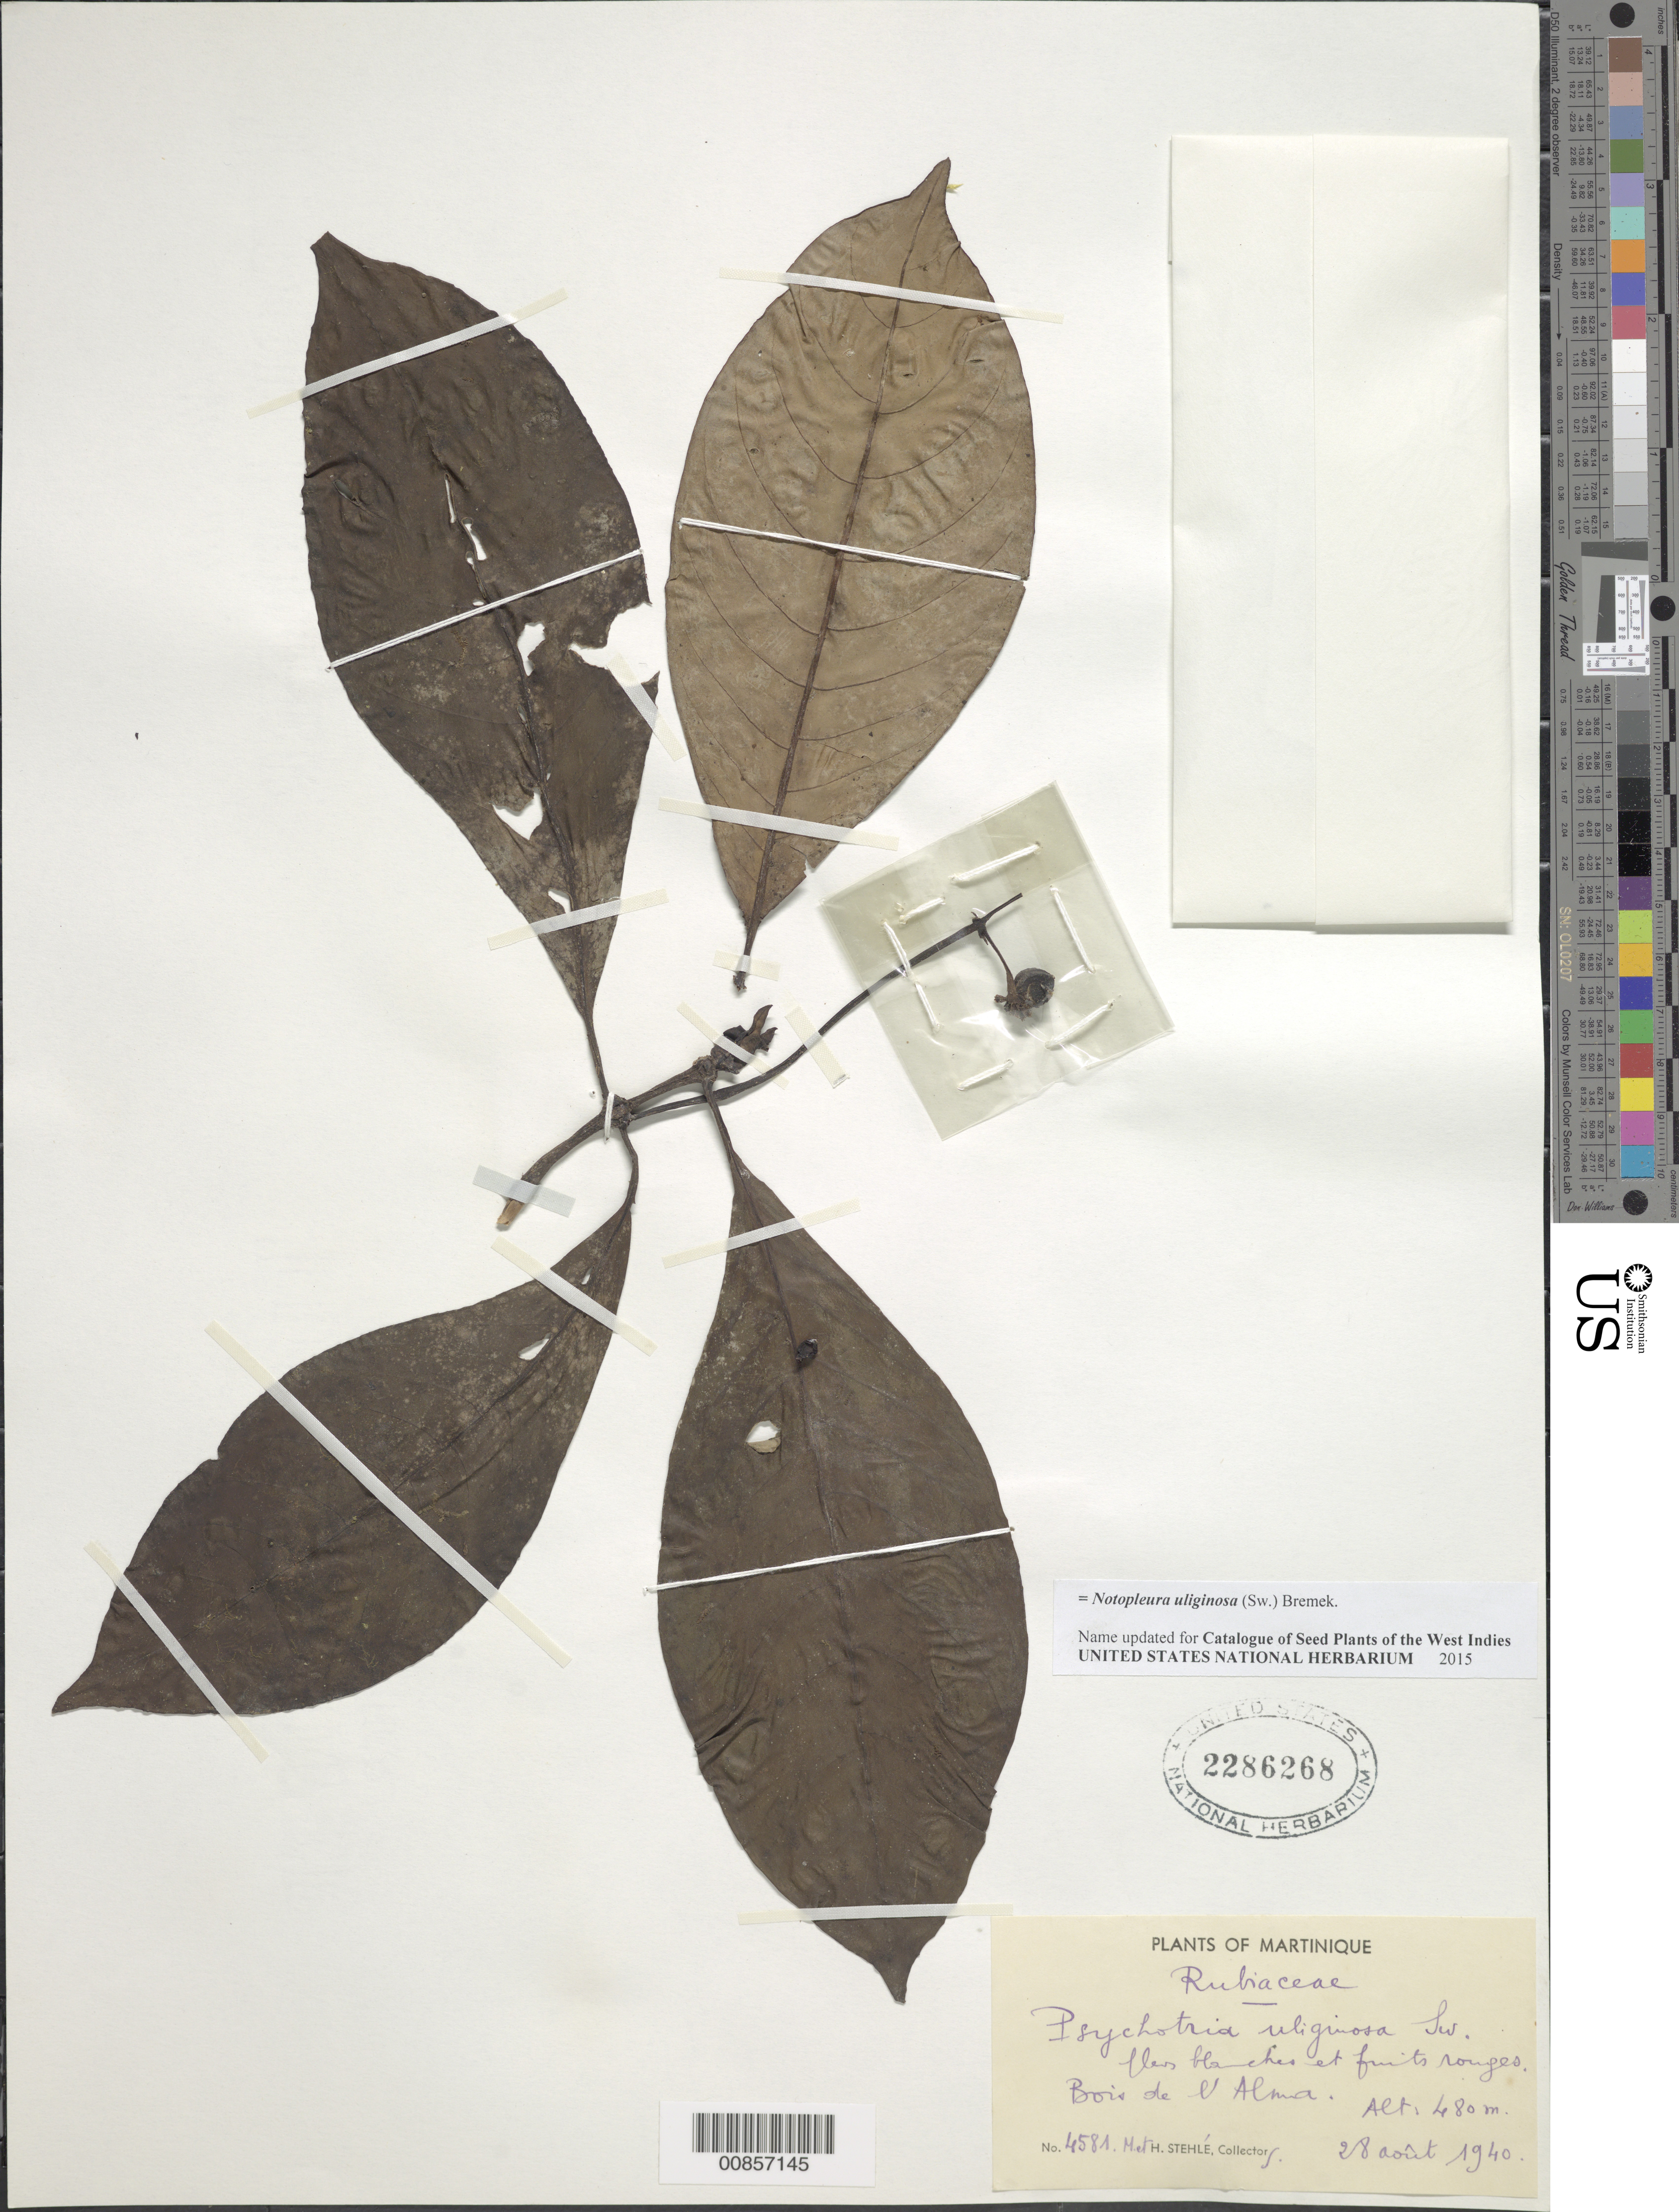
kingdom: Plantae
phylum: Tracheophyta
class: Magnoliopsida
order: Gentianales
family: Rubiaceae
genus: Notopleura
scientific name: Notopleura uliginosa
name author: (Sw.) Bremek.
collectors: H. Stehlé & M. Stehlé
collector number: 4581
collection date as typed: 28 Aug 1940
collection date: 1940-08-28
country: Martinique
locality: Bois de l'Alma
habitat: Bois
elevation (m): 480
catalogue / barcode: US 2286268